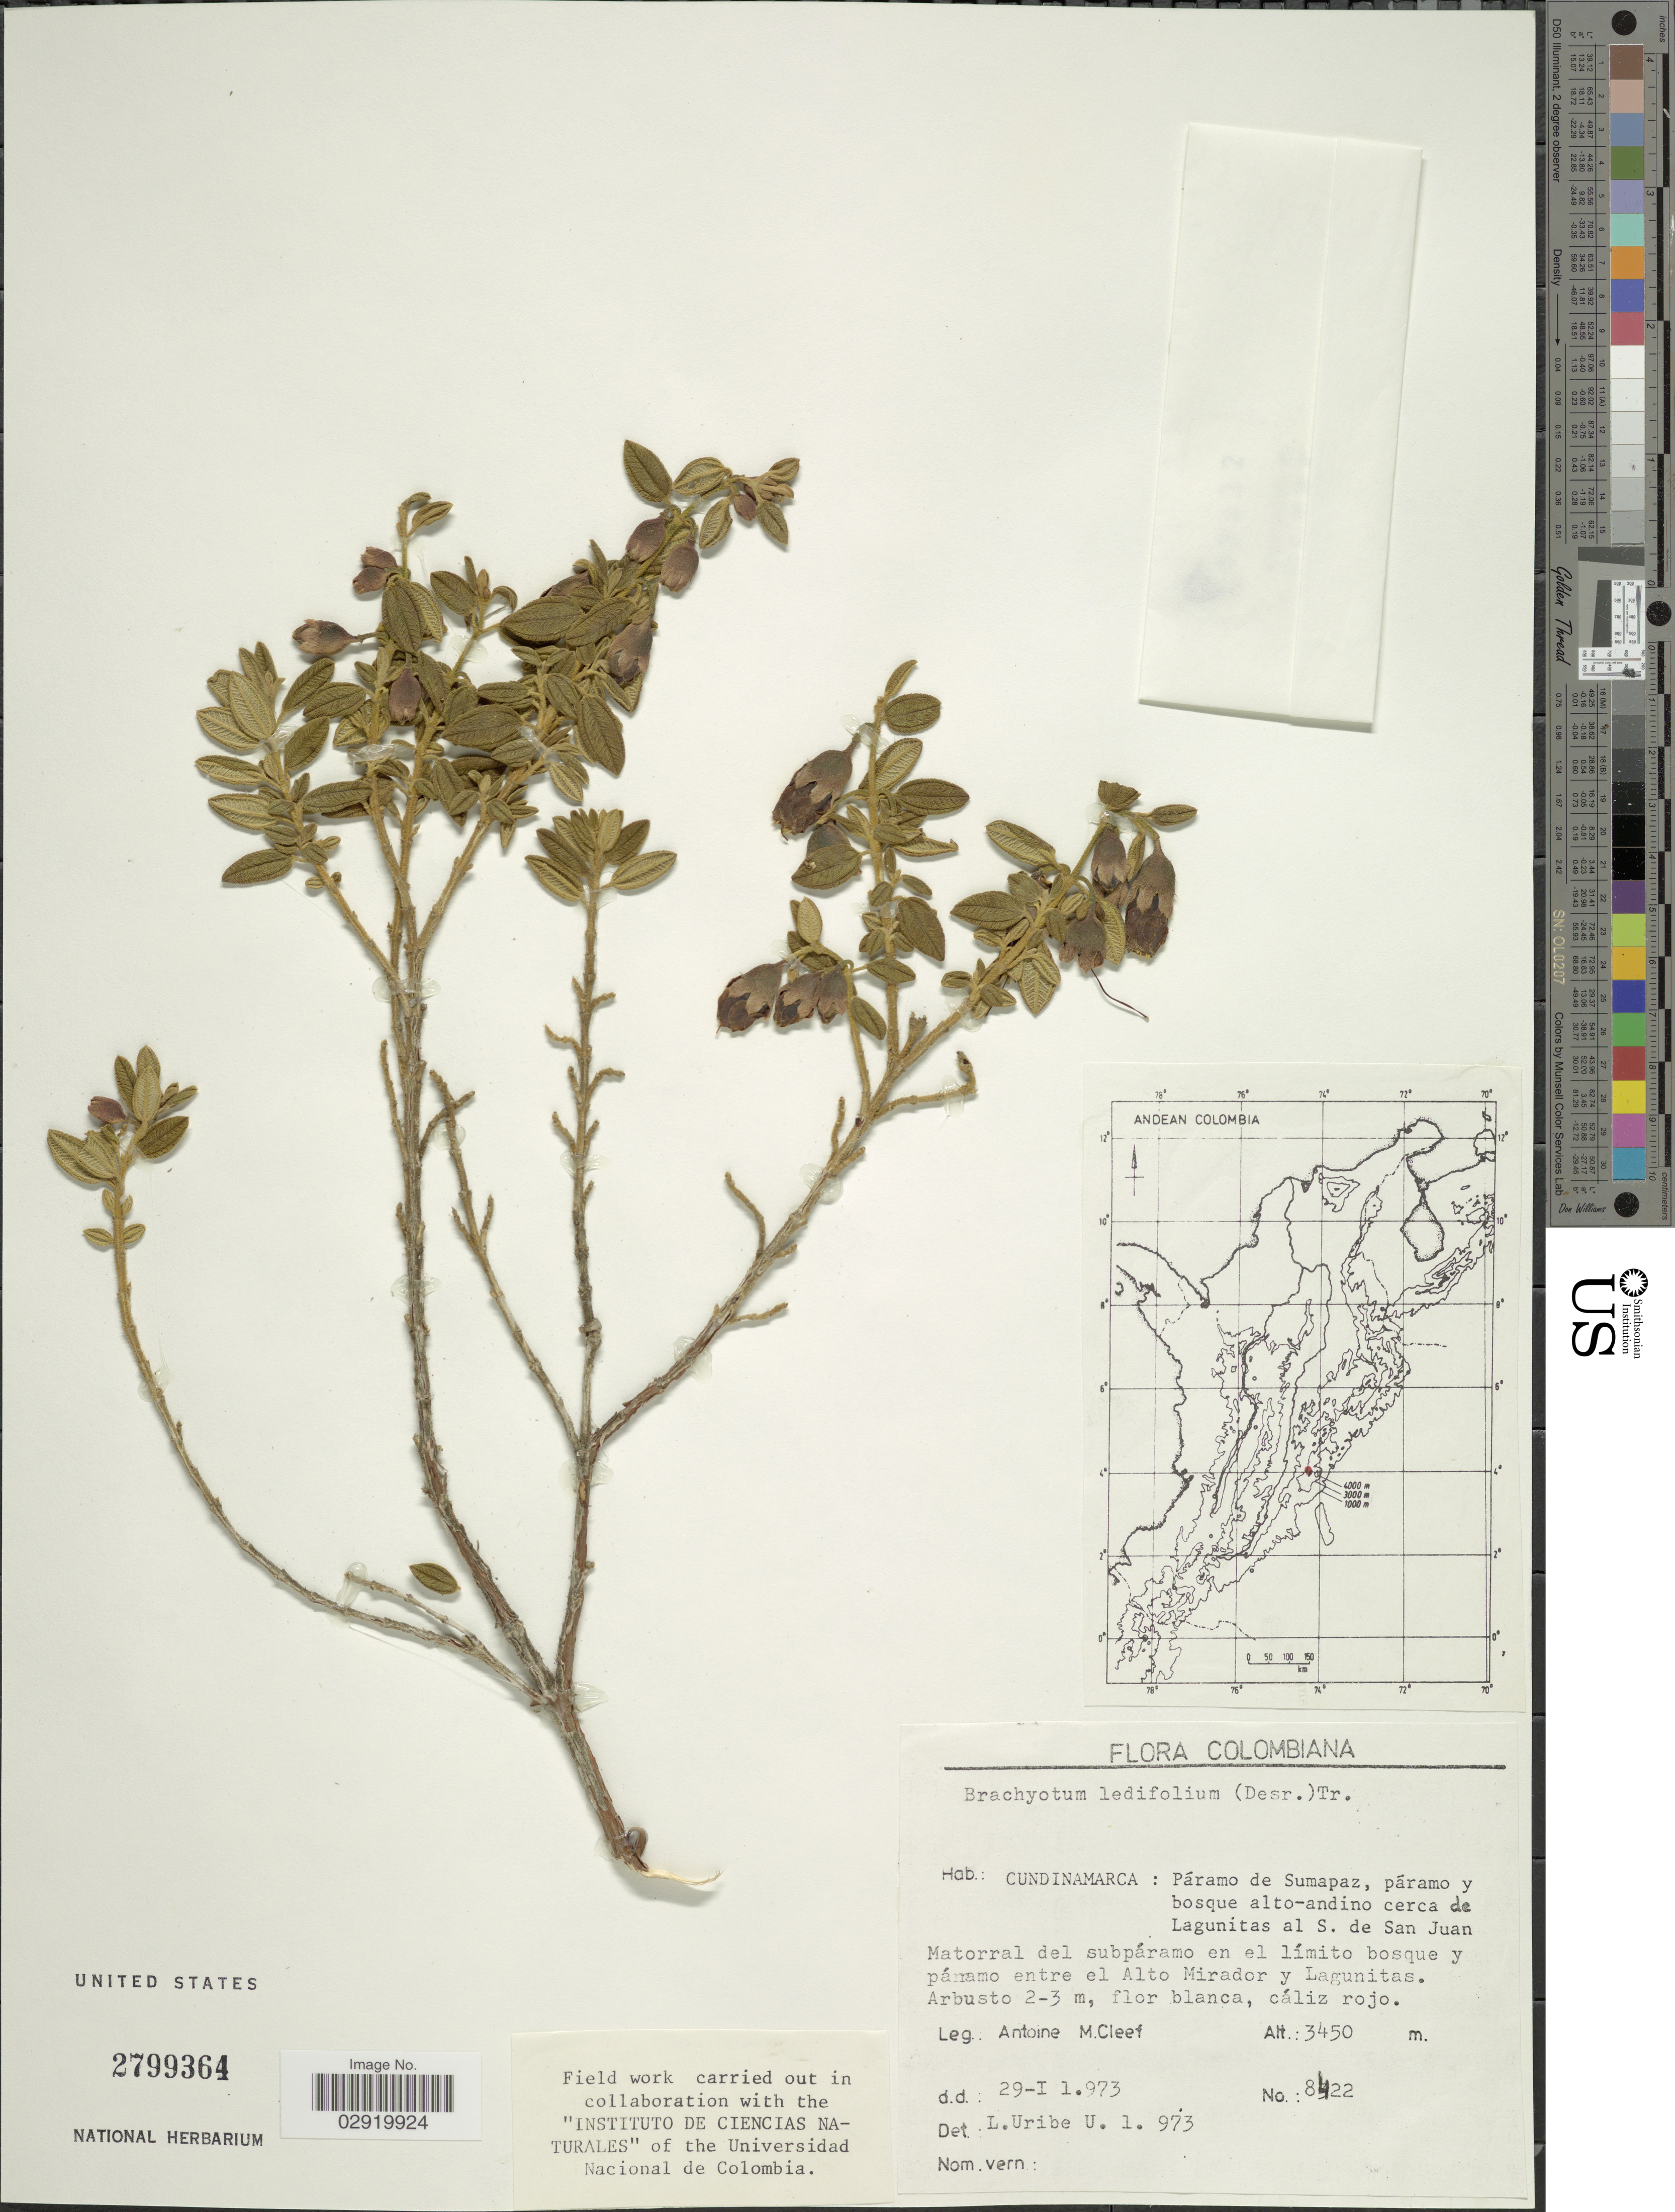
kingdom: Plantae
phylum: Tracheophyta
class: Magnoliopsida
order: Myrtales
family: Melastomataceae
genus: Brachyotum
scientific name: Brachyotum ledifolium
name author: (Desr.) Triana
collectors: A. M. Cleef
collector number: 8422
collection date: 1973-01-29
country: Colombia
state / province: Cundinamarca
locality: Páramo de Sumapaz, páramo y bosque alto-andino cerca de Lagunitas al S. de San Juan. Matorral del subpáramo en el límito bosque y parramo entre el Alto Mirador y Lagunitas.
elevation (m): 3450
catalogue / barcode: US 2799364